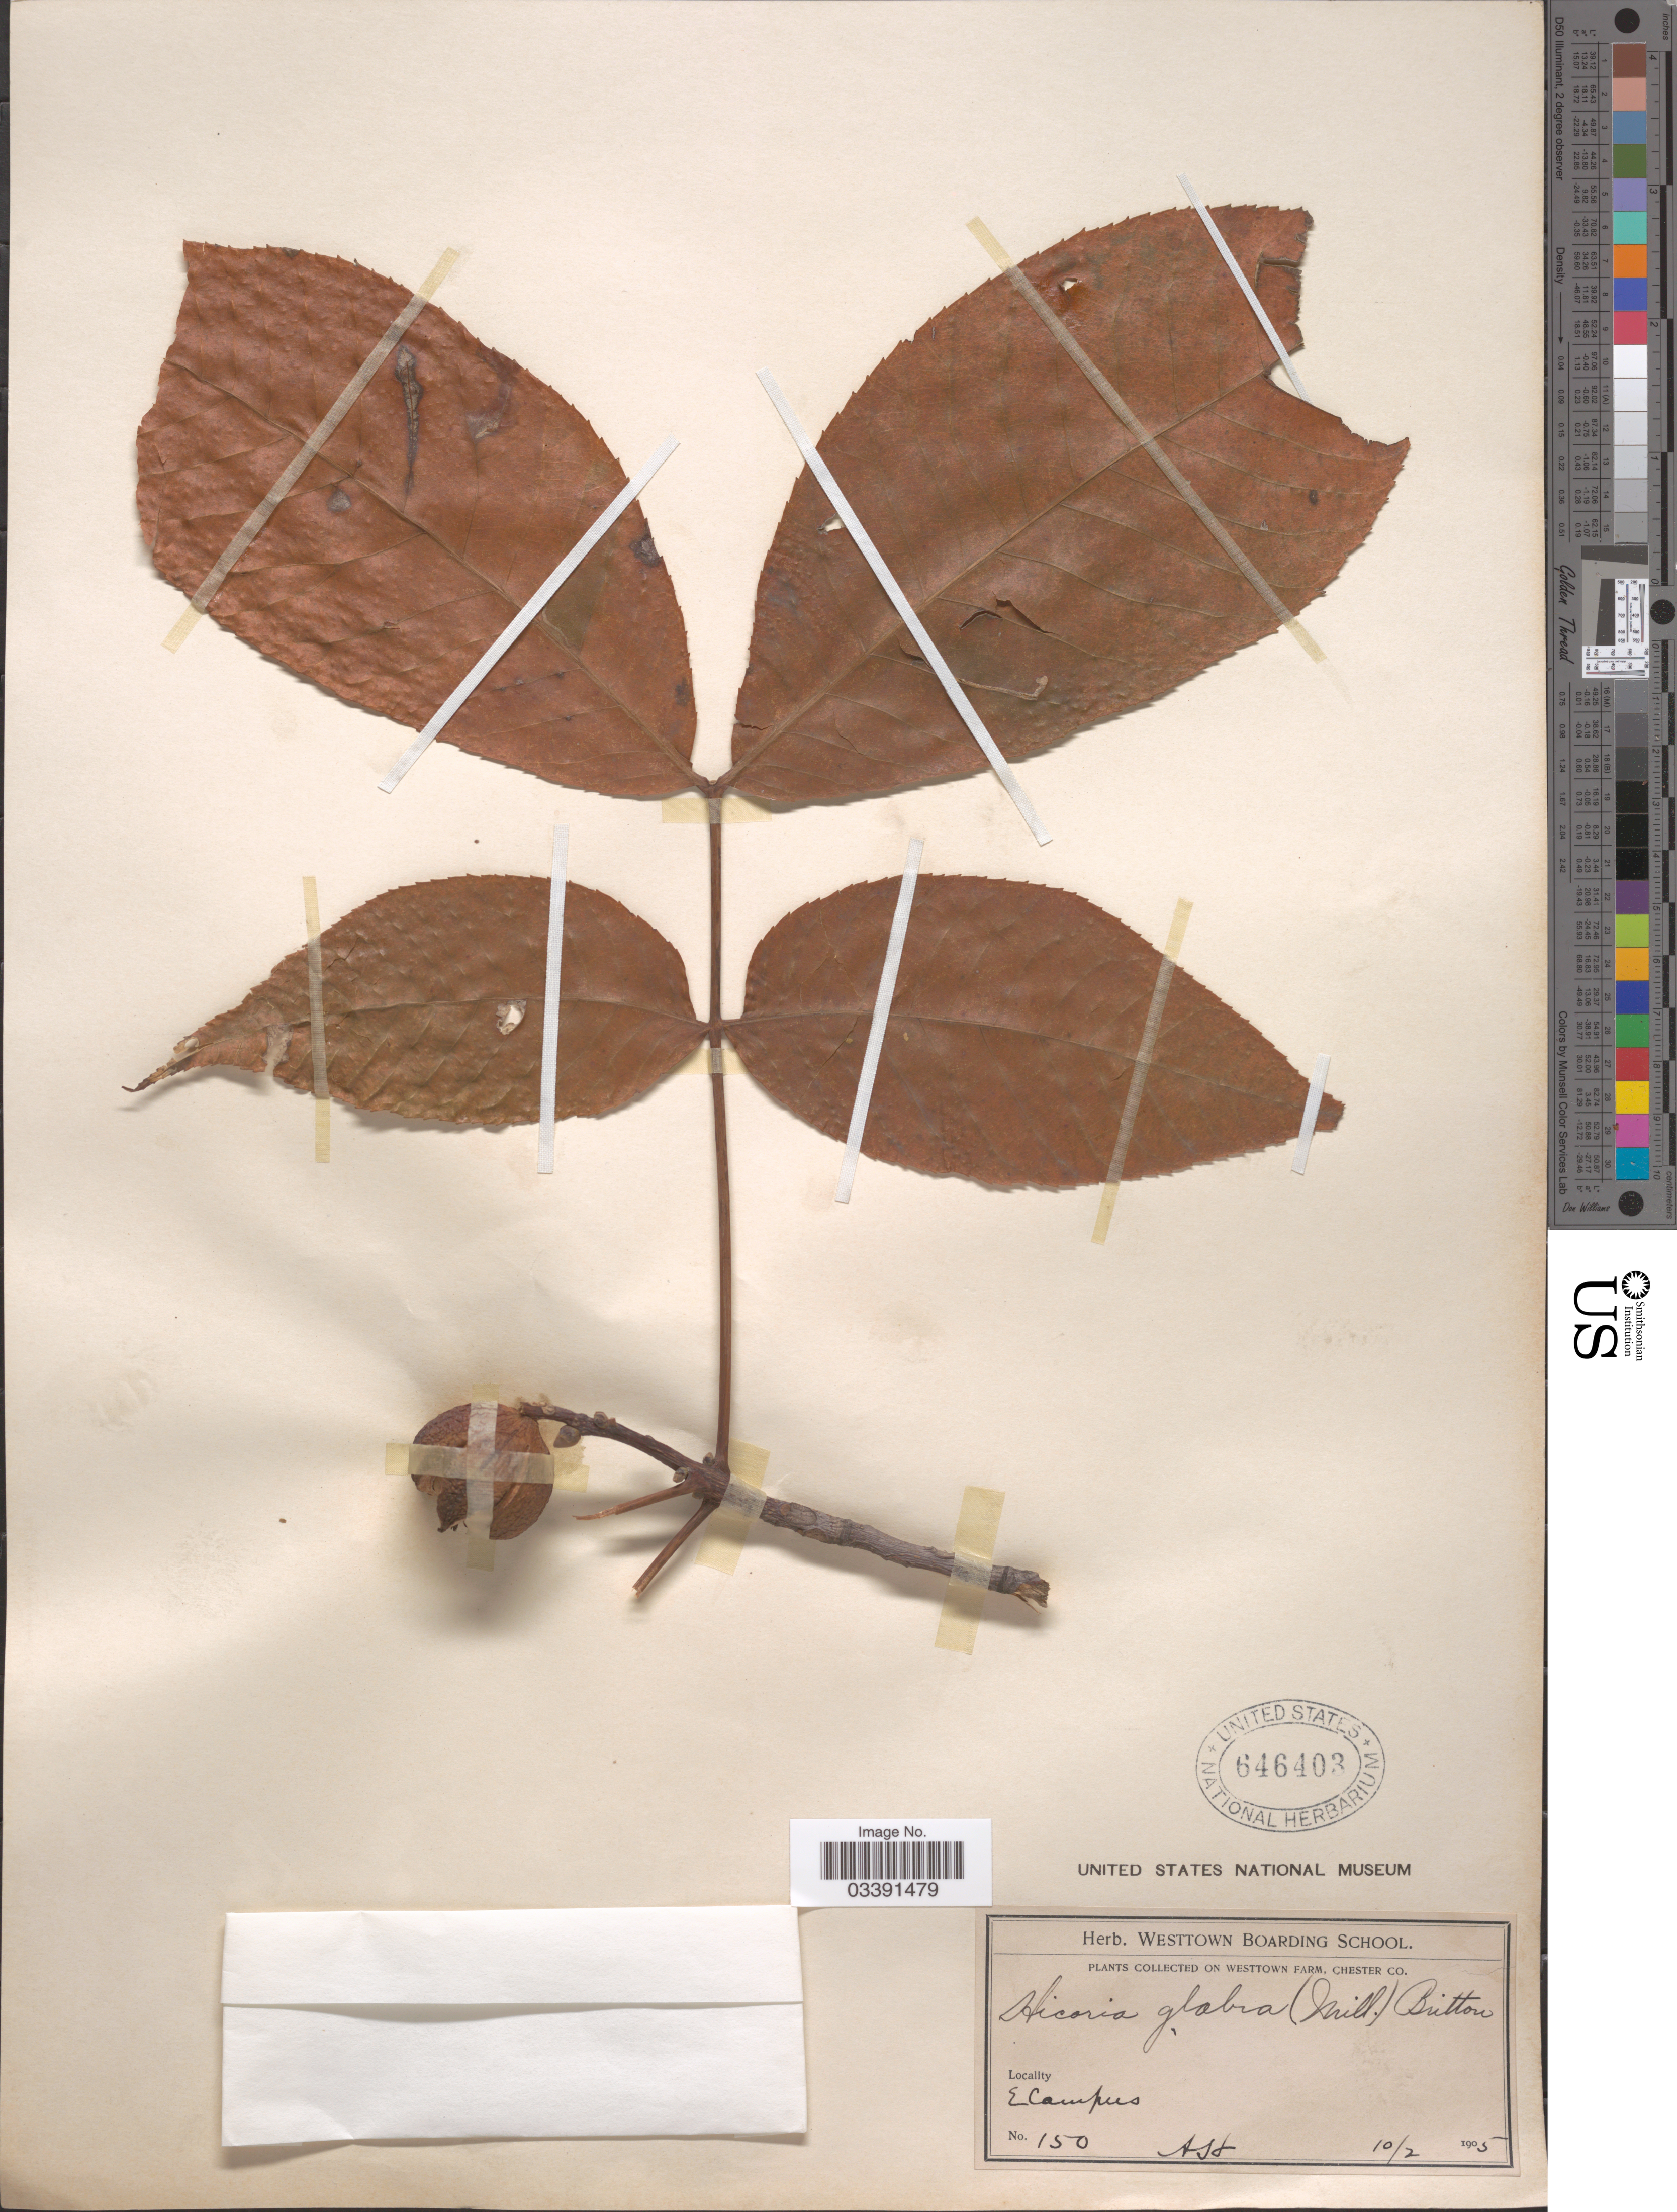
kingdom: Plantae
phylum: Tracheophyta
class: Magnoliopsida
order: Fagales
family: Juglandaceae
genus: Carya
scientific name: Carya glabra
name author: (Mill.) Sweet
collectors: A. H.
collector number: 150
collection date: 1905-10-02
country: United States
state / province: Pennsylvania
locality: On Westtown Farm, Chester Co. E. Campus.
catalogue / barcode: US 646403